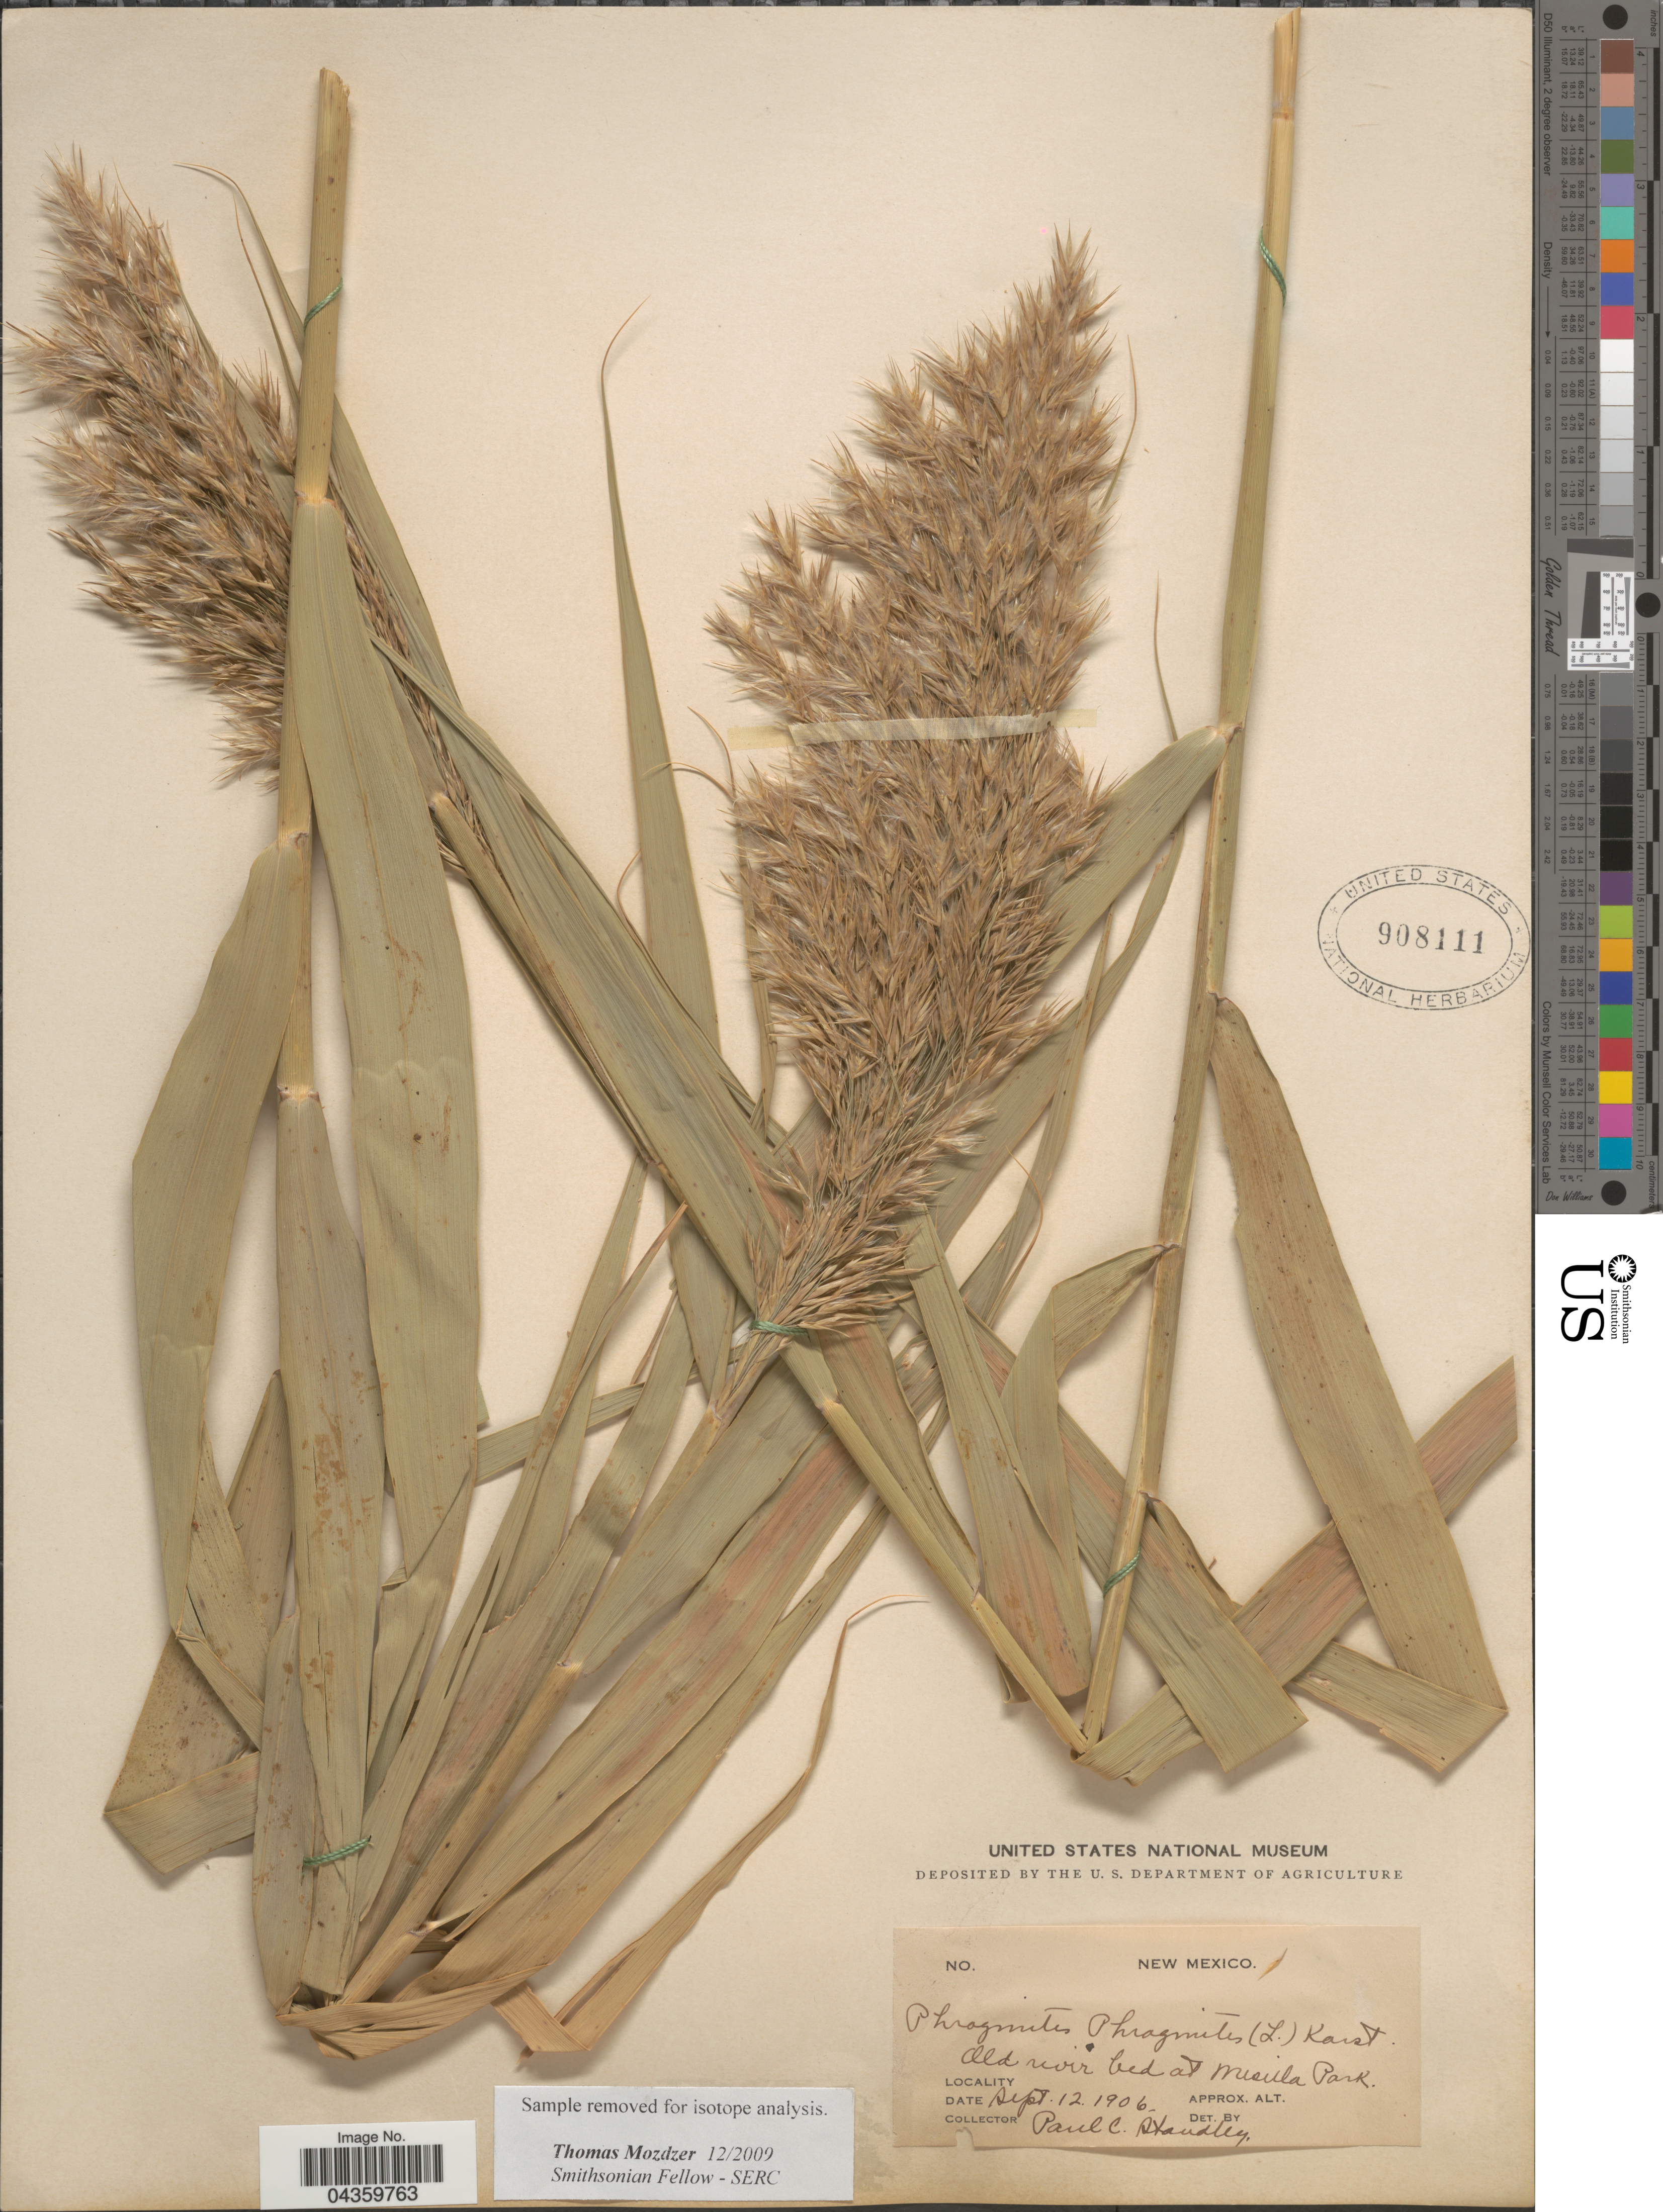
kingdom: Plantae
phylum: Tracheophyta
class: Liliopsida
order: Poales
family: Poaceae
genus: Phragmites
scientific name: Phragmites australis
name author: (Cav.) Trin. ex Steud.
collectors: P. C. Standley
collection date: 1906-09-12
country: United States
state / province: New Mexico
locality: Old river bed at Mesilla Park.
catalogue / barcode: US 908111